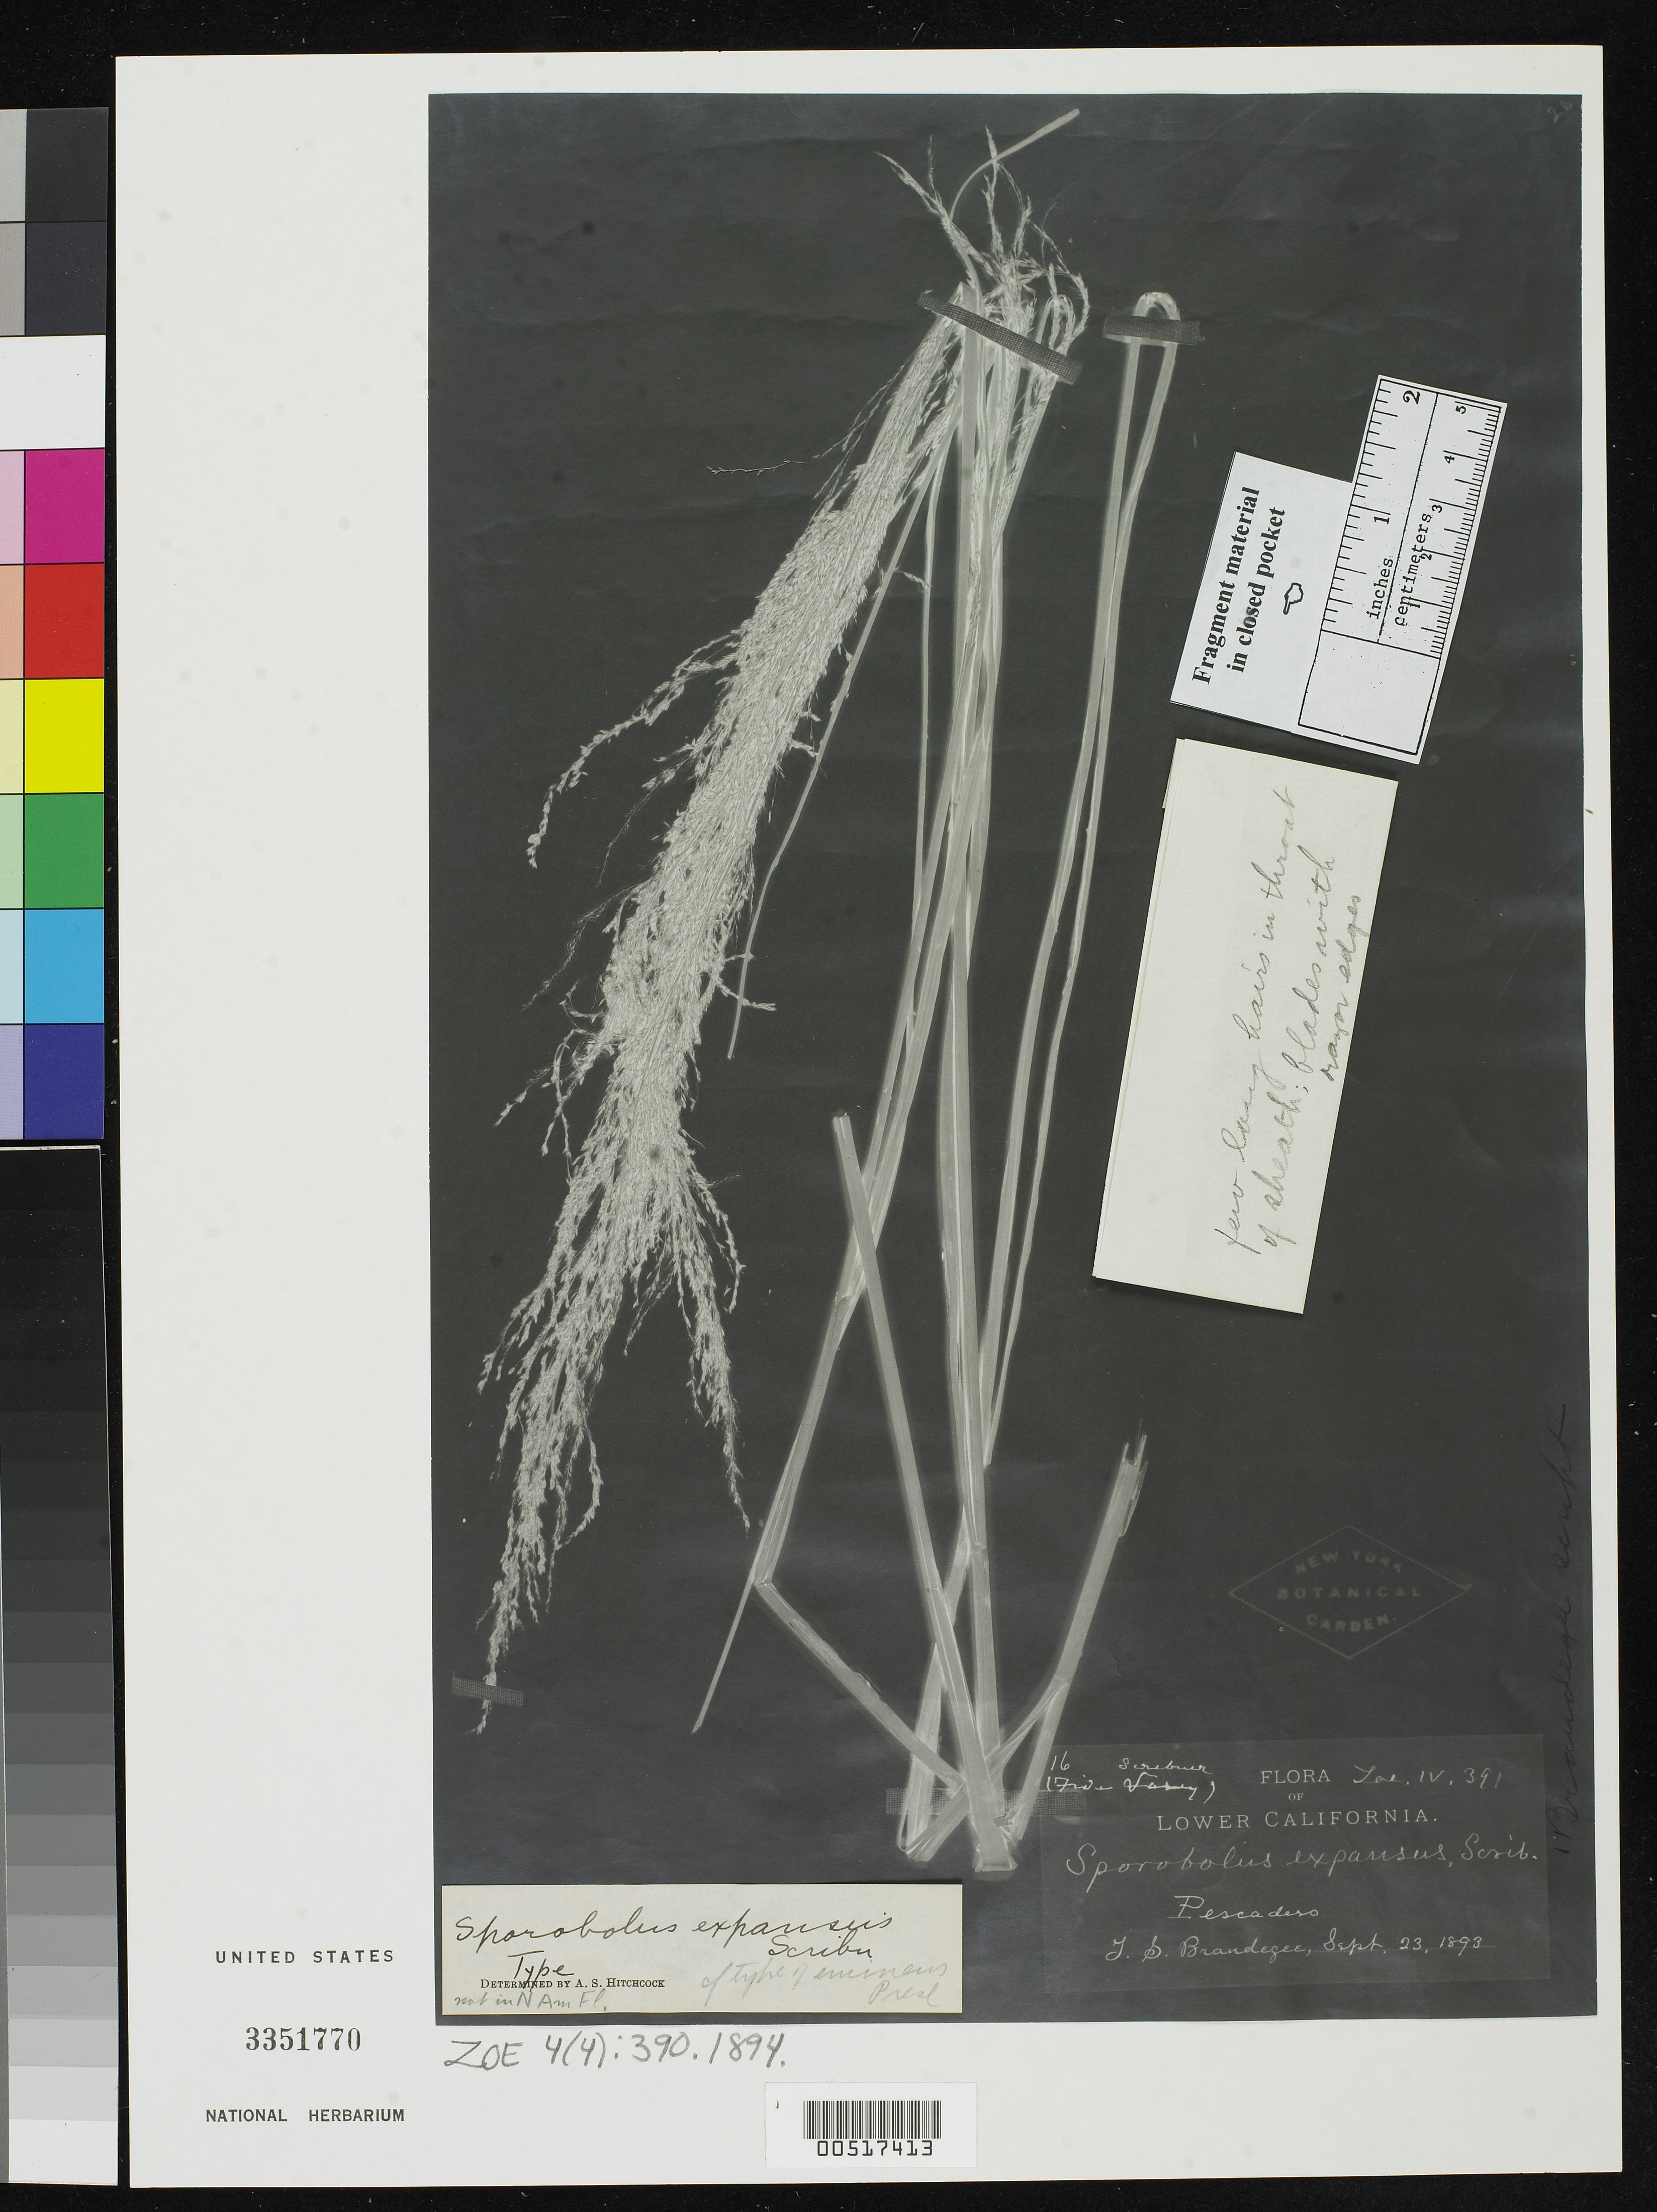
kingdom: Plantae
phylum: Tracheophyta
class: Liliopsida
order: Poales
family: Poaceae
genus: Sporobolus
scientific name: Sporobolus expansus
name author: Scribn.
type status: Type Fragment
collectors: T. S. Brandegee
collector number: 16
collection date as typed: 23 Sep 1893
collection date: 1893-09-23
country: Mexico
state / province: Baja California Sur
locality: Pescadero.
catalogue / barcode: US 3351770